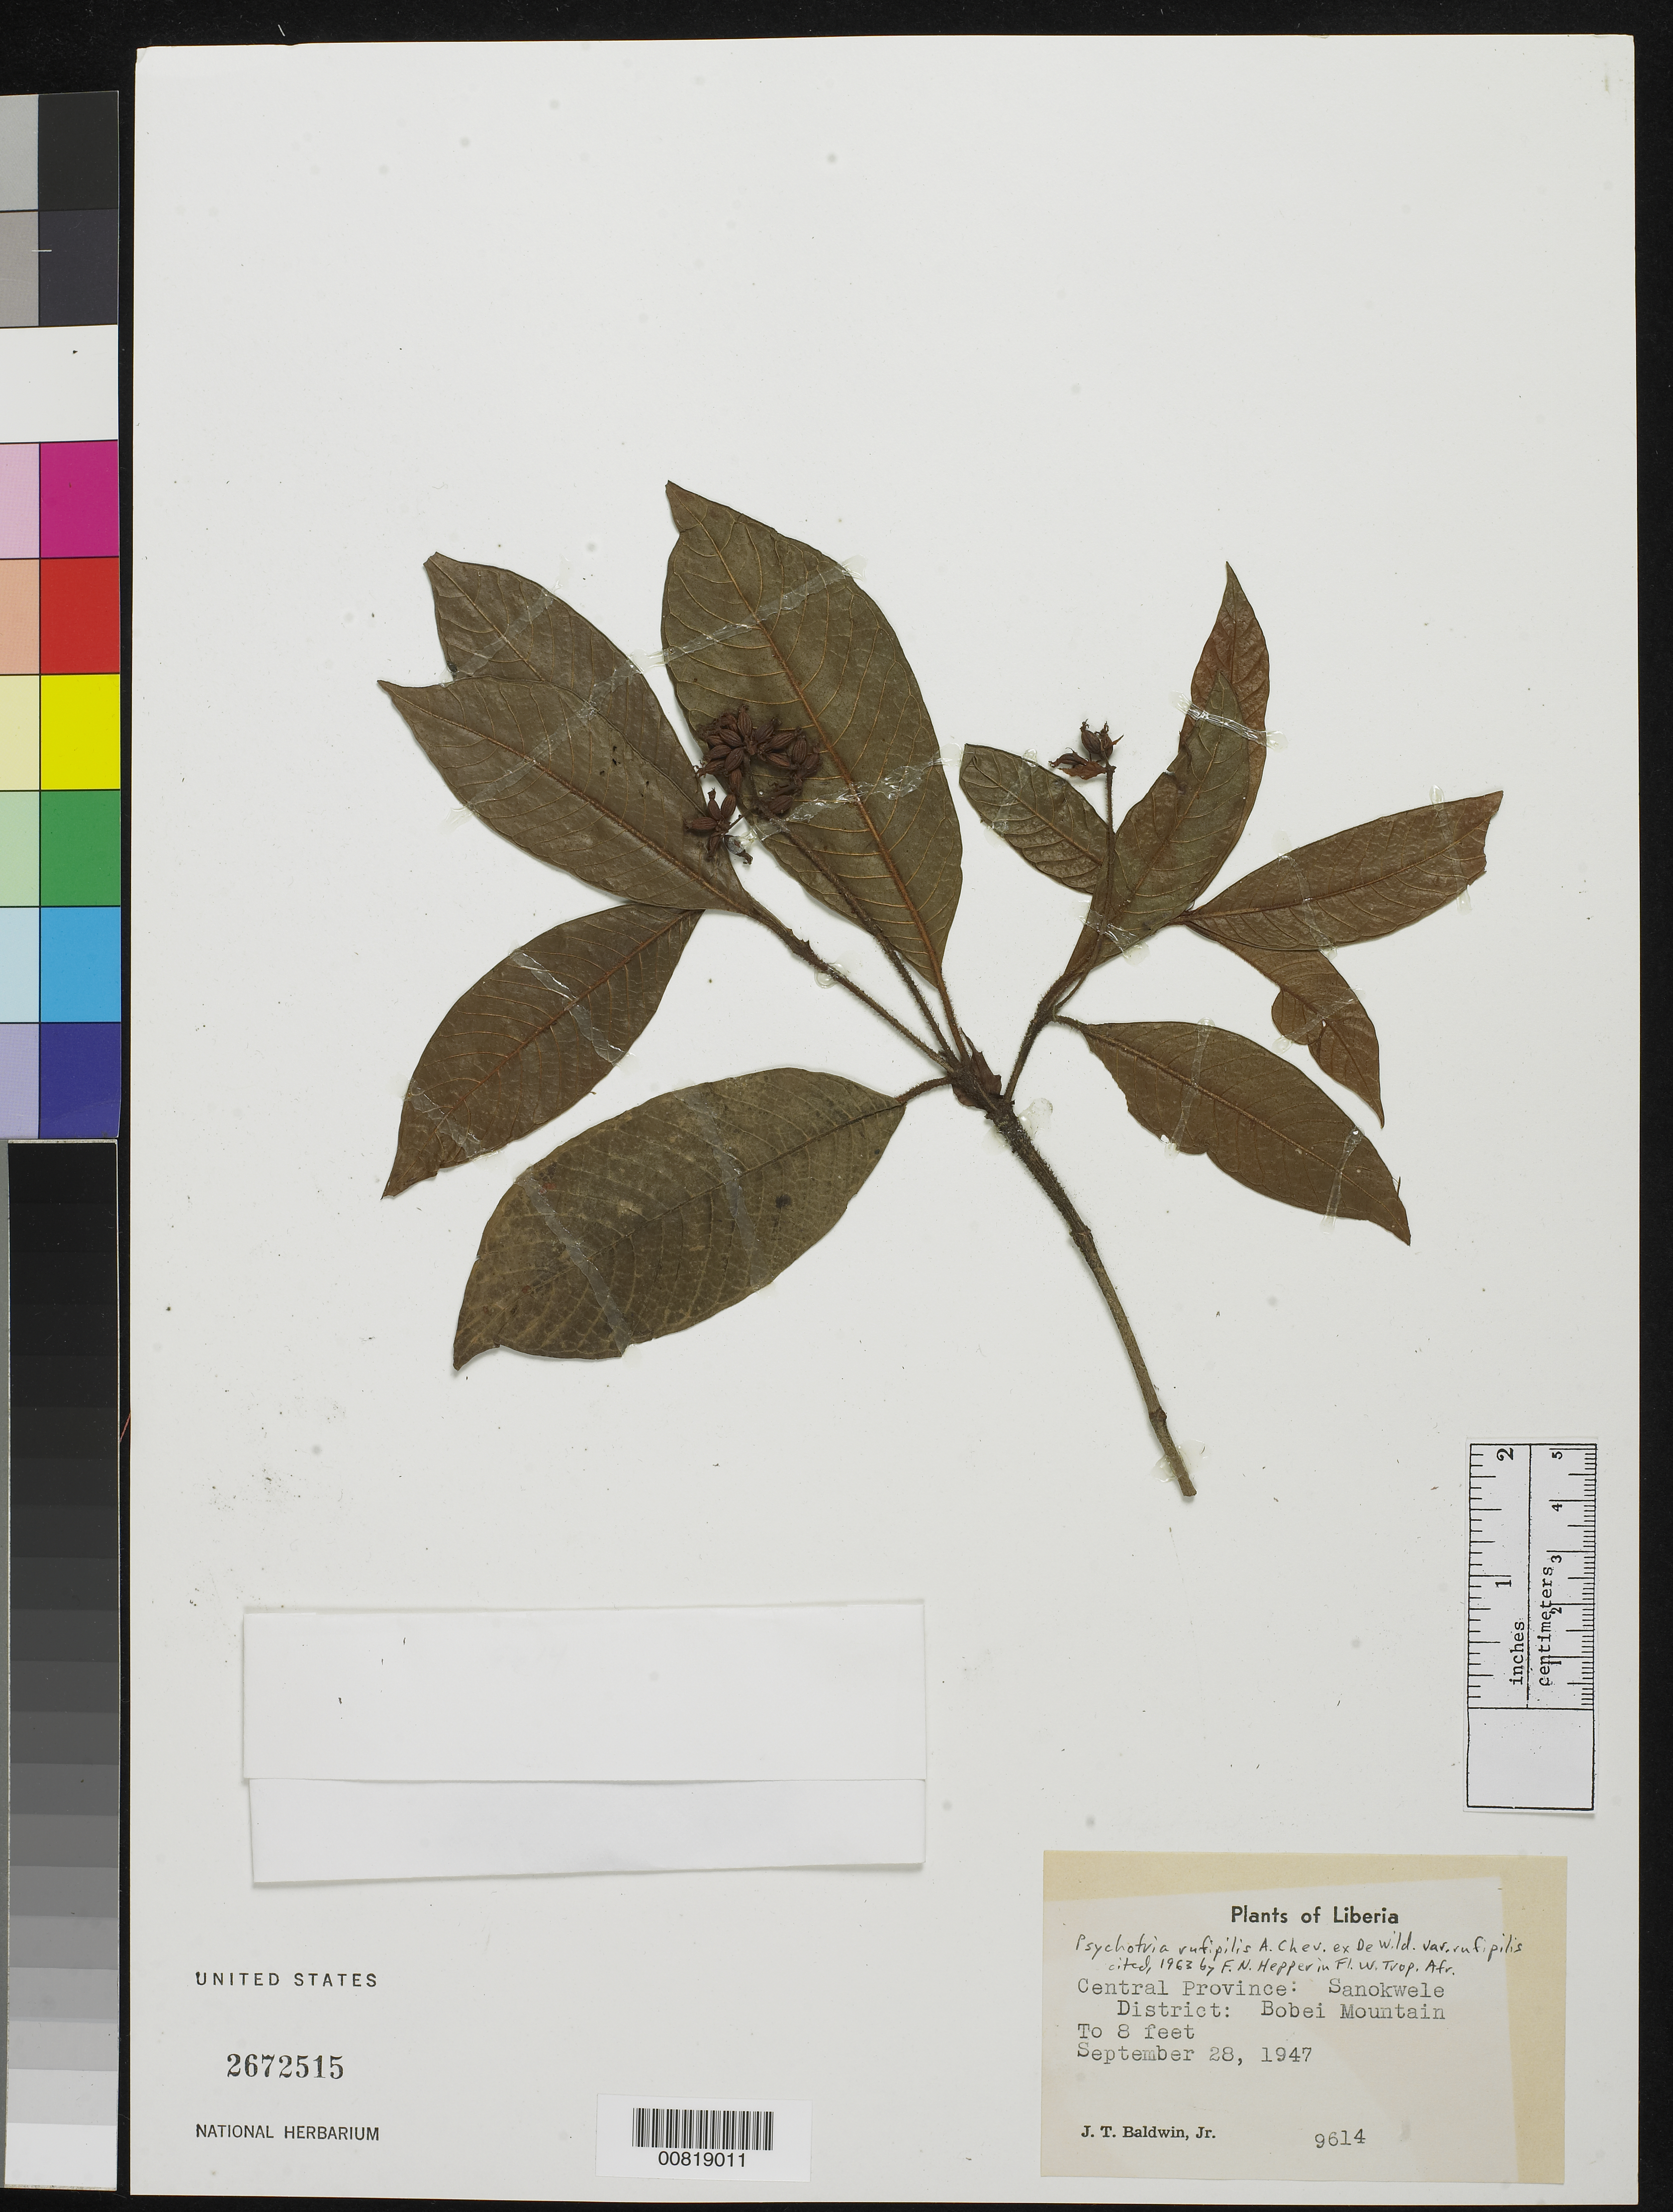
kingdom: Plantae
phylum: Tracheophyta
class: Magnoliopsida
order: Gentianales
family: Rubiaceae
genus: Psychotria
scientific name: Psychotria rufipilis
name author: A. Chev. ex De Wild.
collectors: J. T. Baldwin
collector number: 9614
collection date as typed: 28 Sep 1947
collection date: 1947-09-28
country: Liberia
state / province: Nimba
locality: Central Province: Sanokwele District, Bobei Mountain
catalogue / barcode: US 2672515